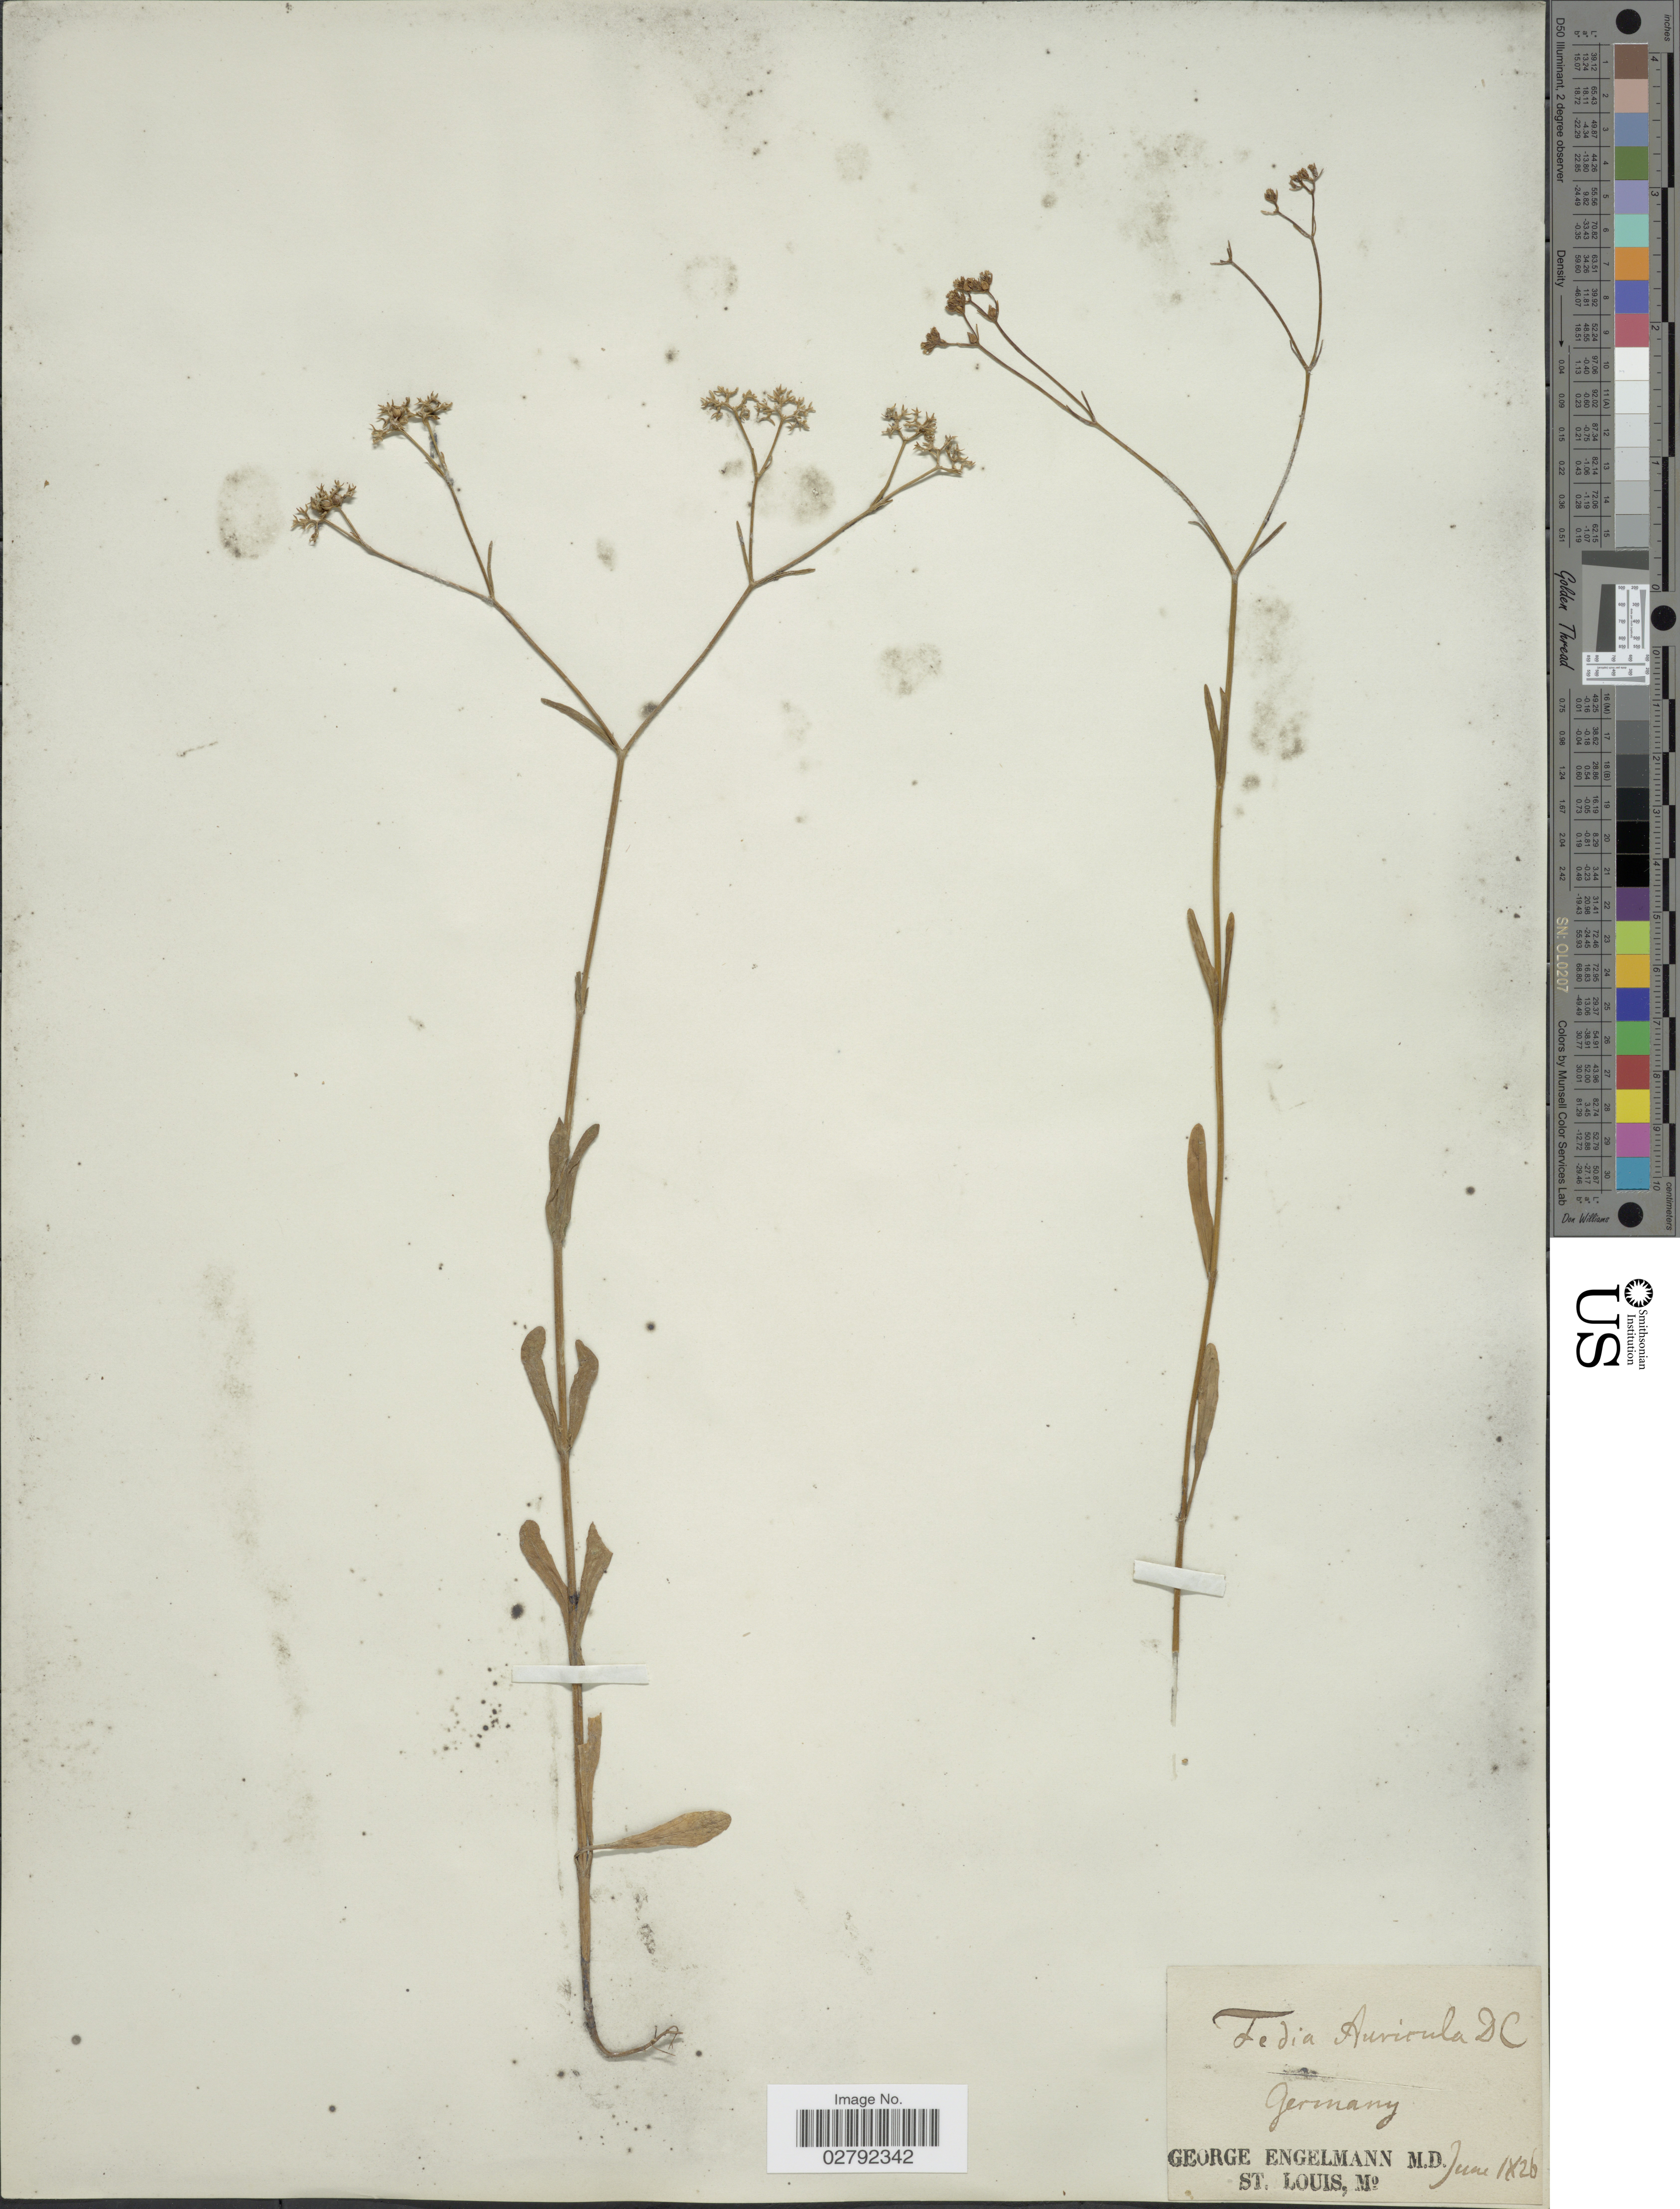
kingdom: Plantae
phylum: Tracheophyta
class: Magnoliopsida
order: Dipsacales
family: Caprifoliaceae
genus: Valerianella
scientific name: Valerianella auricula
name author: DC.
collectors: G. Engelmann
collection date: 1826-06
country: Germany